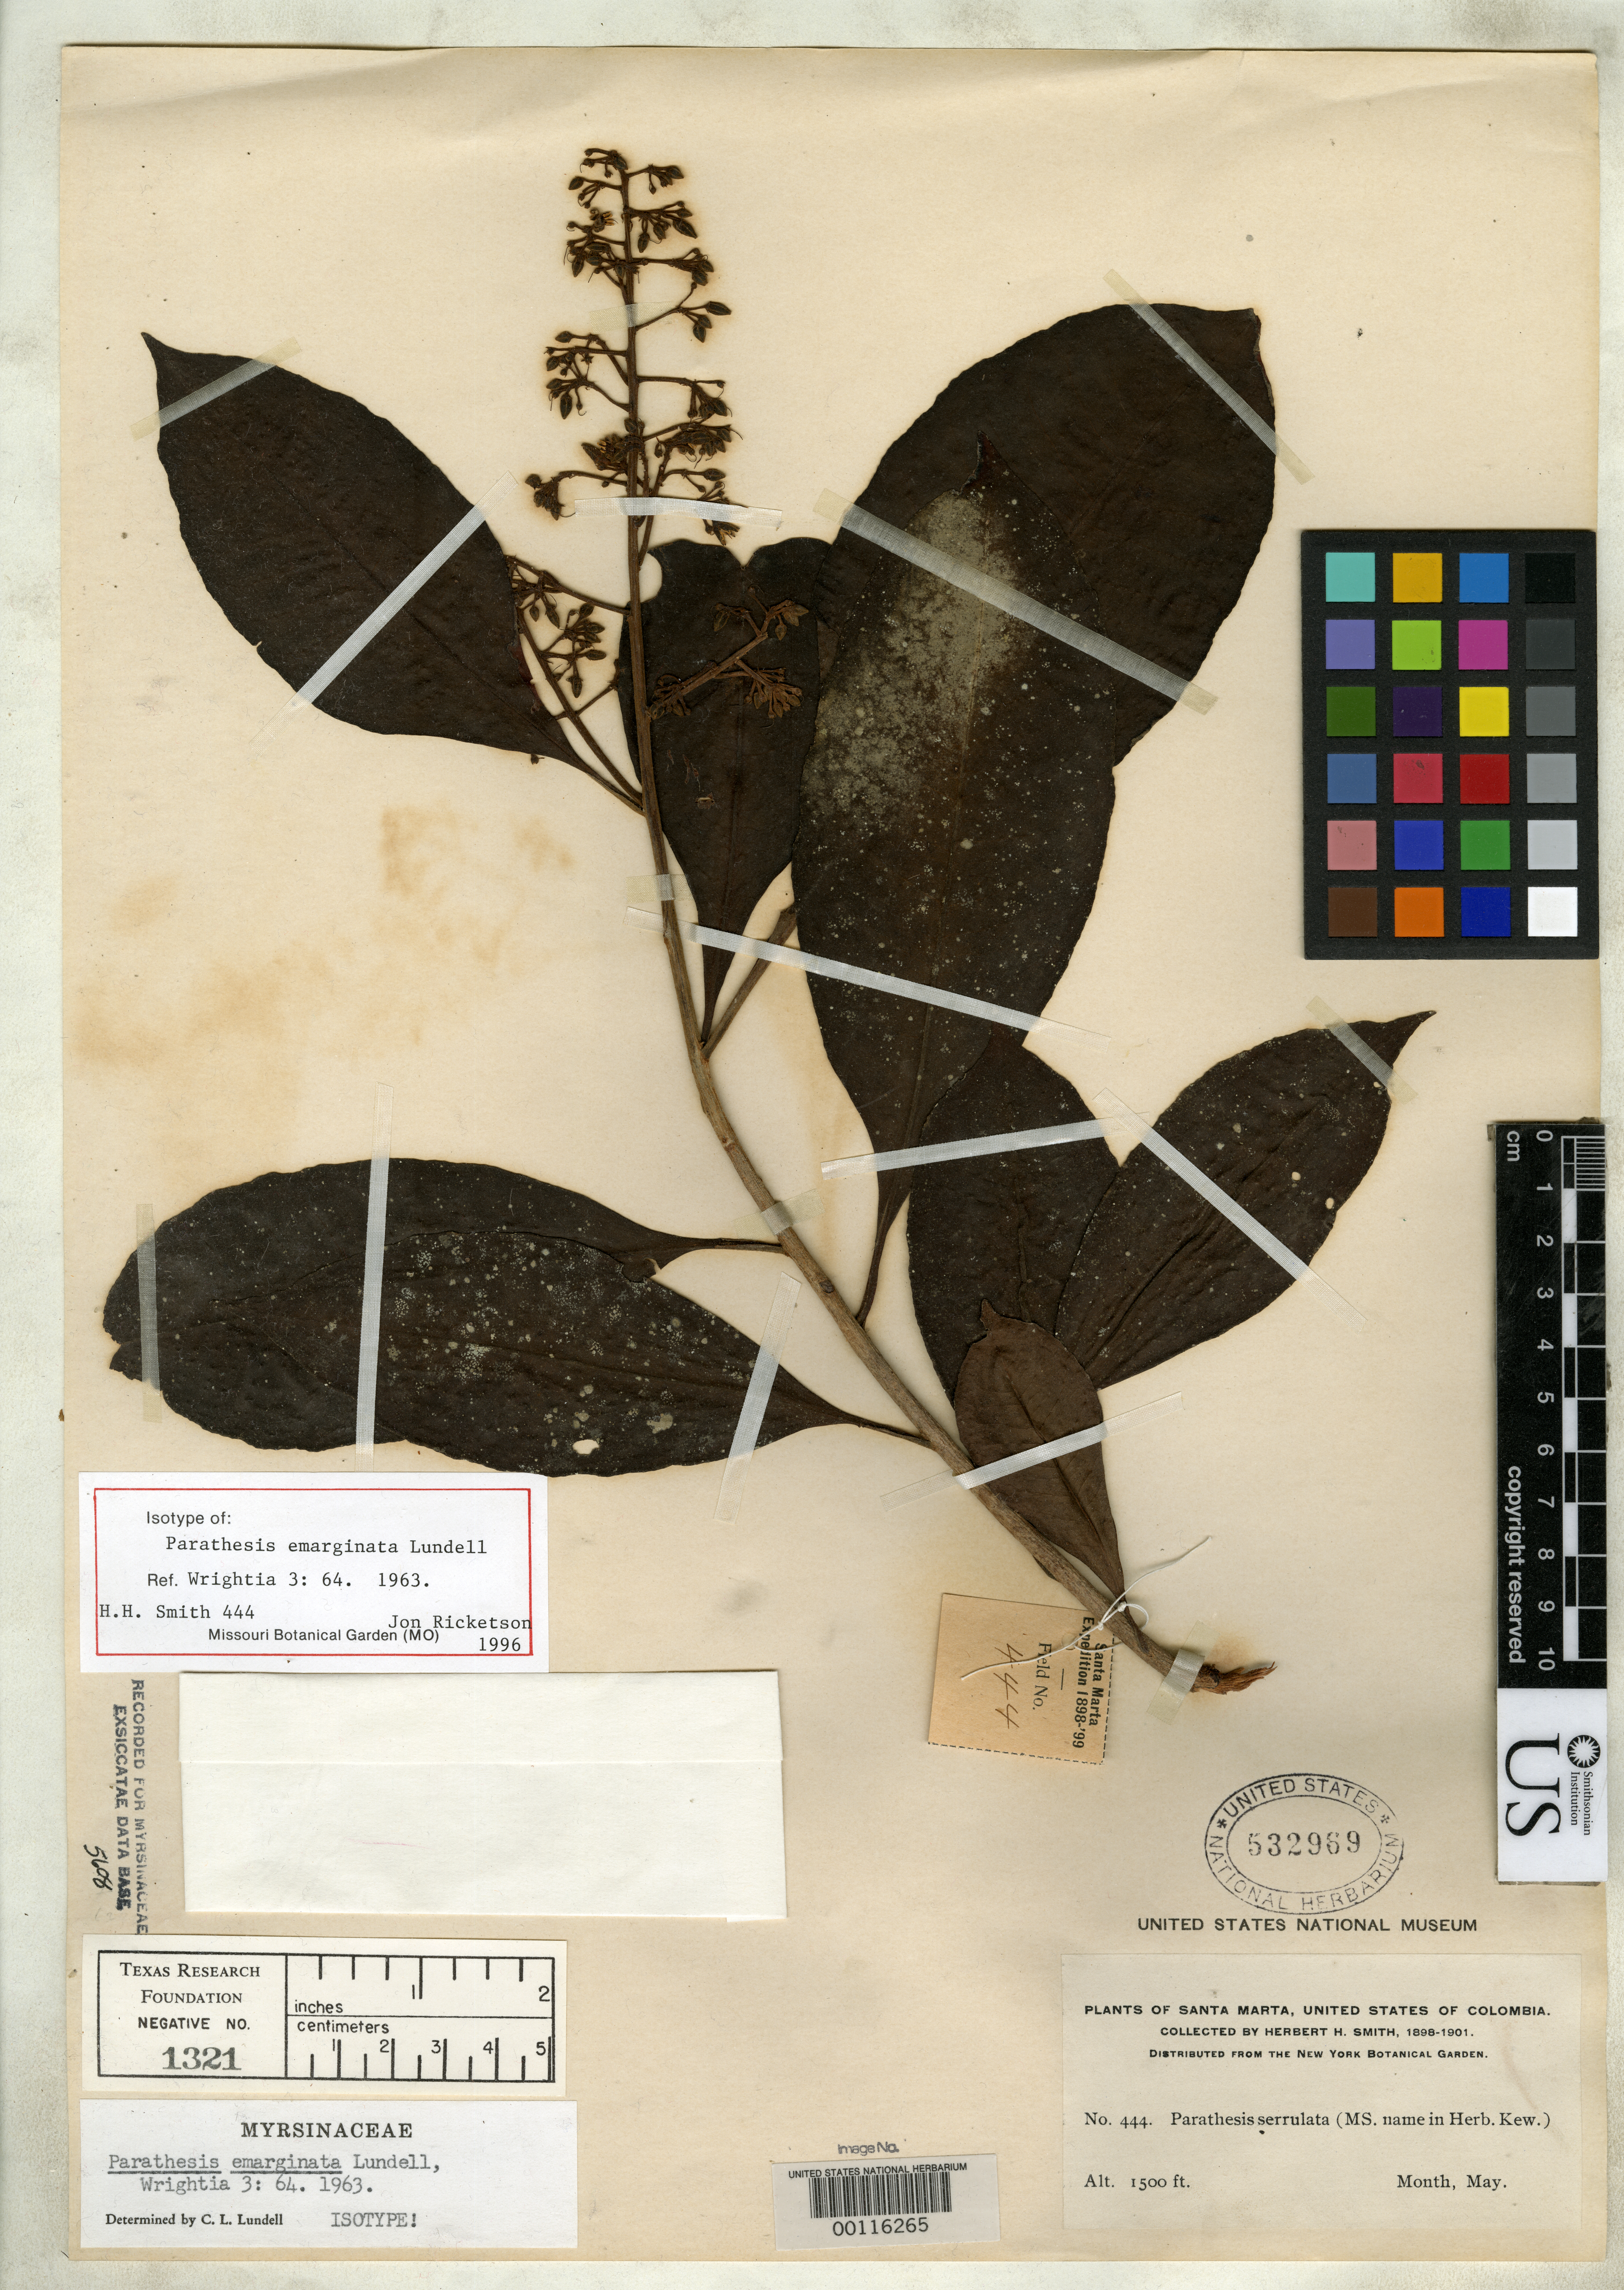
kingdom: Plantae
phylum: Tracheophyta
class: Magnoliopsida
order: Ericales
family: Primulaceae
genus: Parathesis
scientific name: Parathesis emarginata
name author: Lundell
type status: Isotype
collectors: Herbert H. Smith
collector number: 444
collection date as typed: May 1898 to -- May 1901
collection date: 1898-05/1901-05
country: Colombia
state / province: Magdalena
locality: Santa Marta.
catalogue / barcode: US 532969